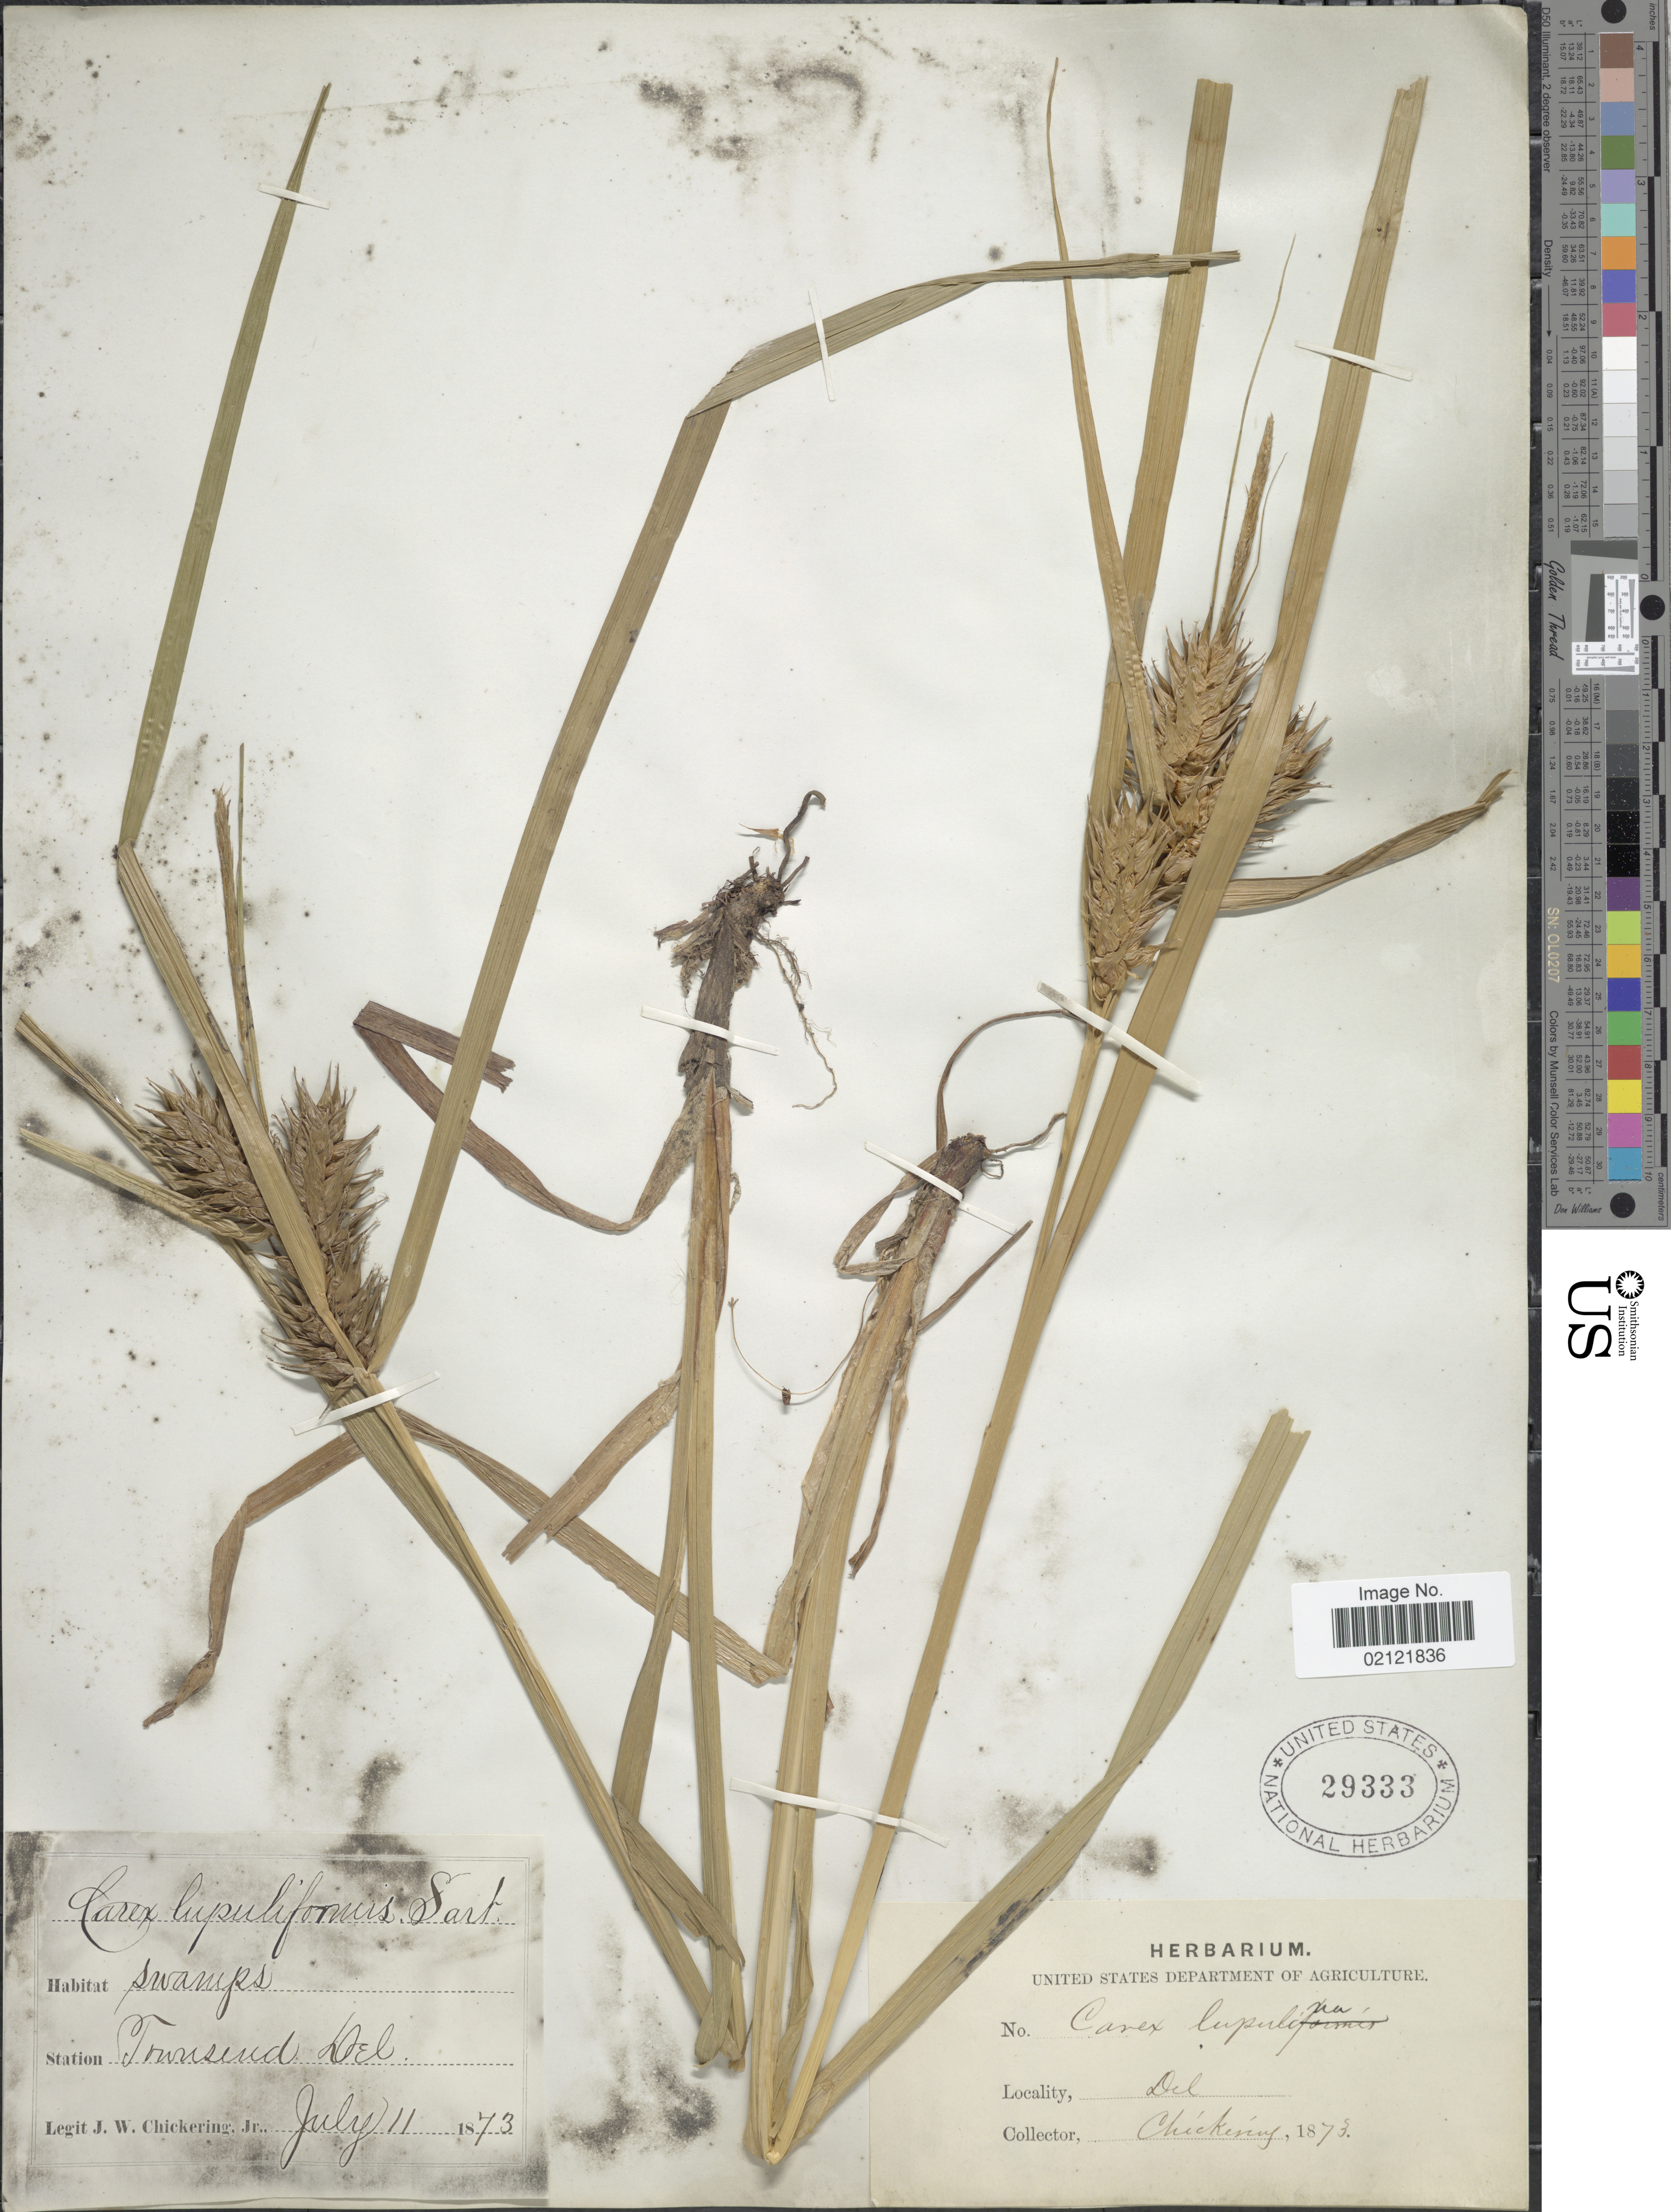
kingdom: Plantae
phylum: Tracheophyta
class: Liliopsida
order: Poales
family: Cyperaceae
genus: Carex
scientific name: Carex lupulina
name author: Muhl. ex Willd.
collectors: J. W. Chickering Jr.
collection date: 1873-07-11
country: United States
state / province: Delaware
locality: Townsend, Del.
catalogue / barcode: US 29333